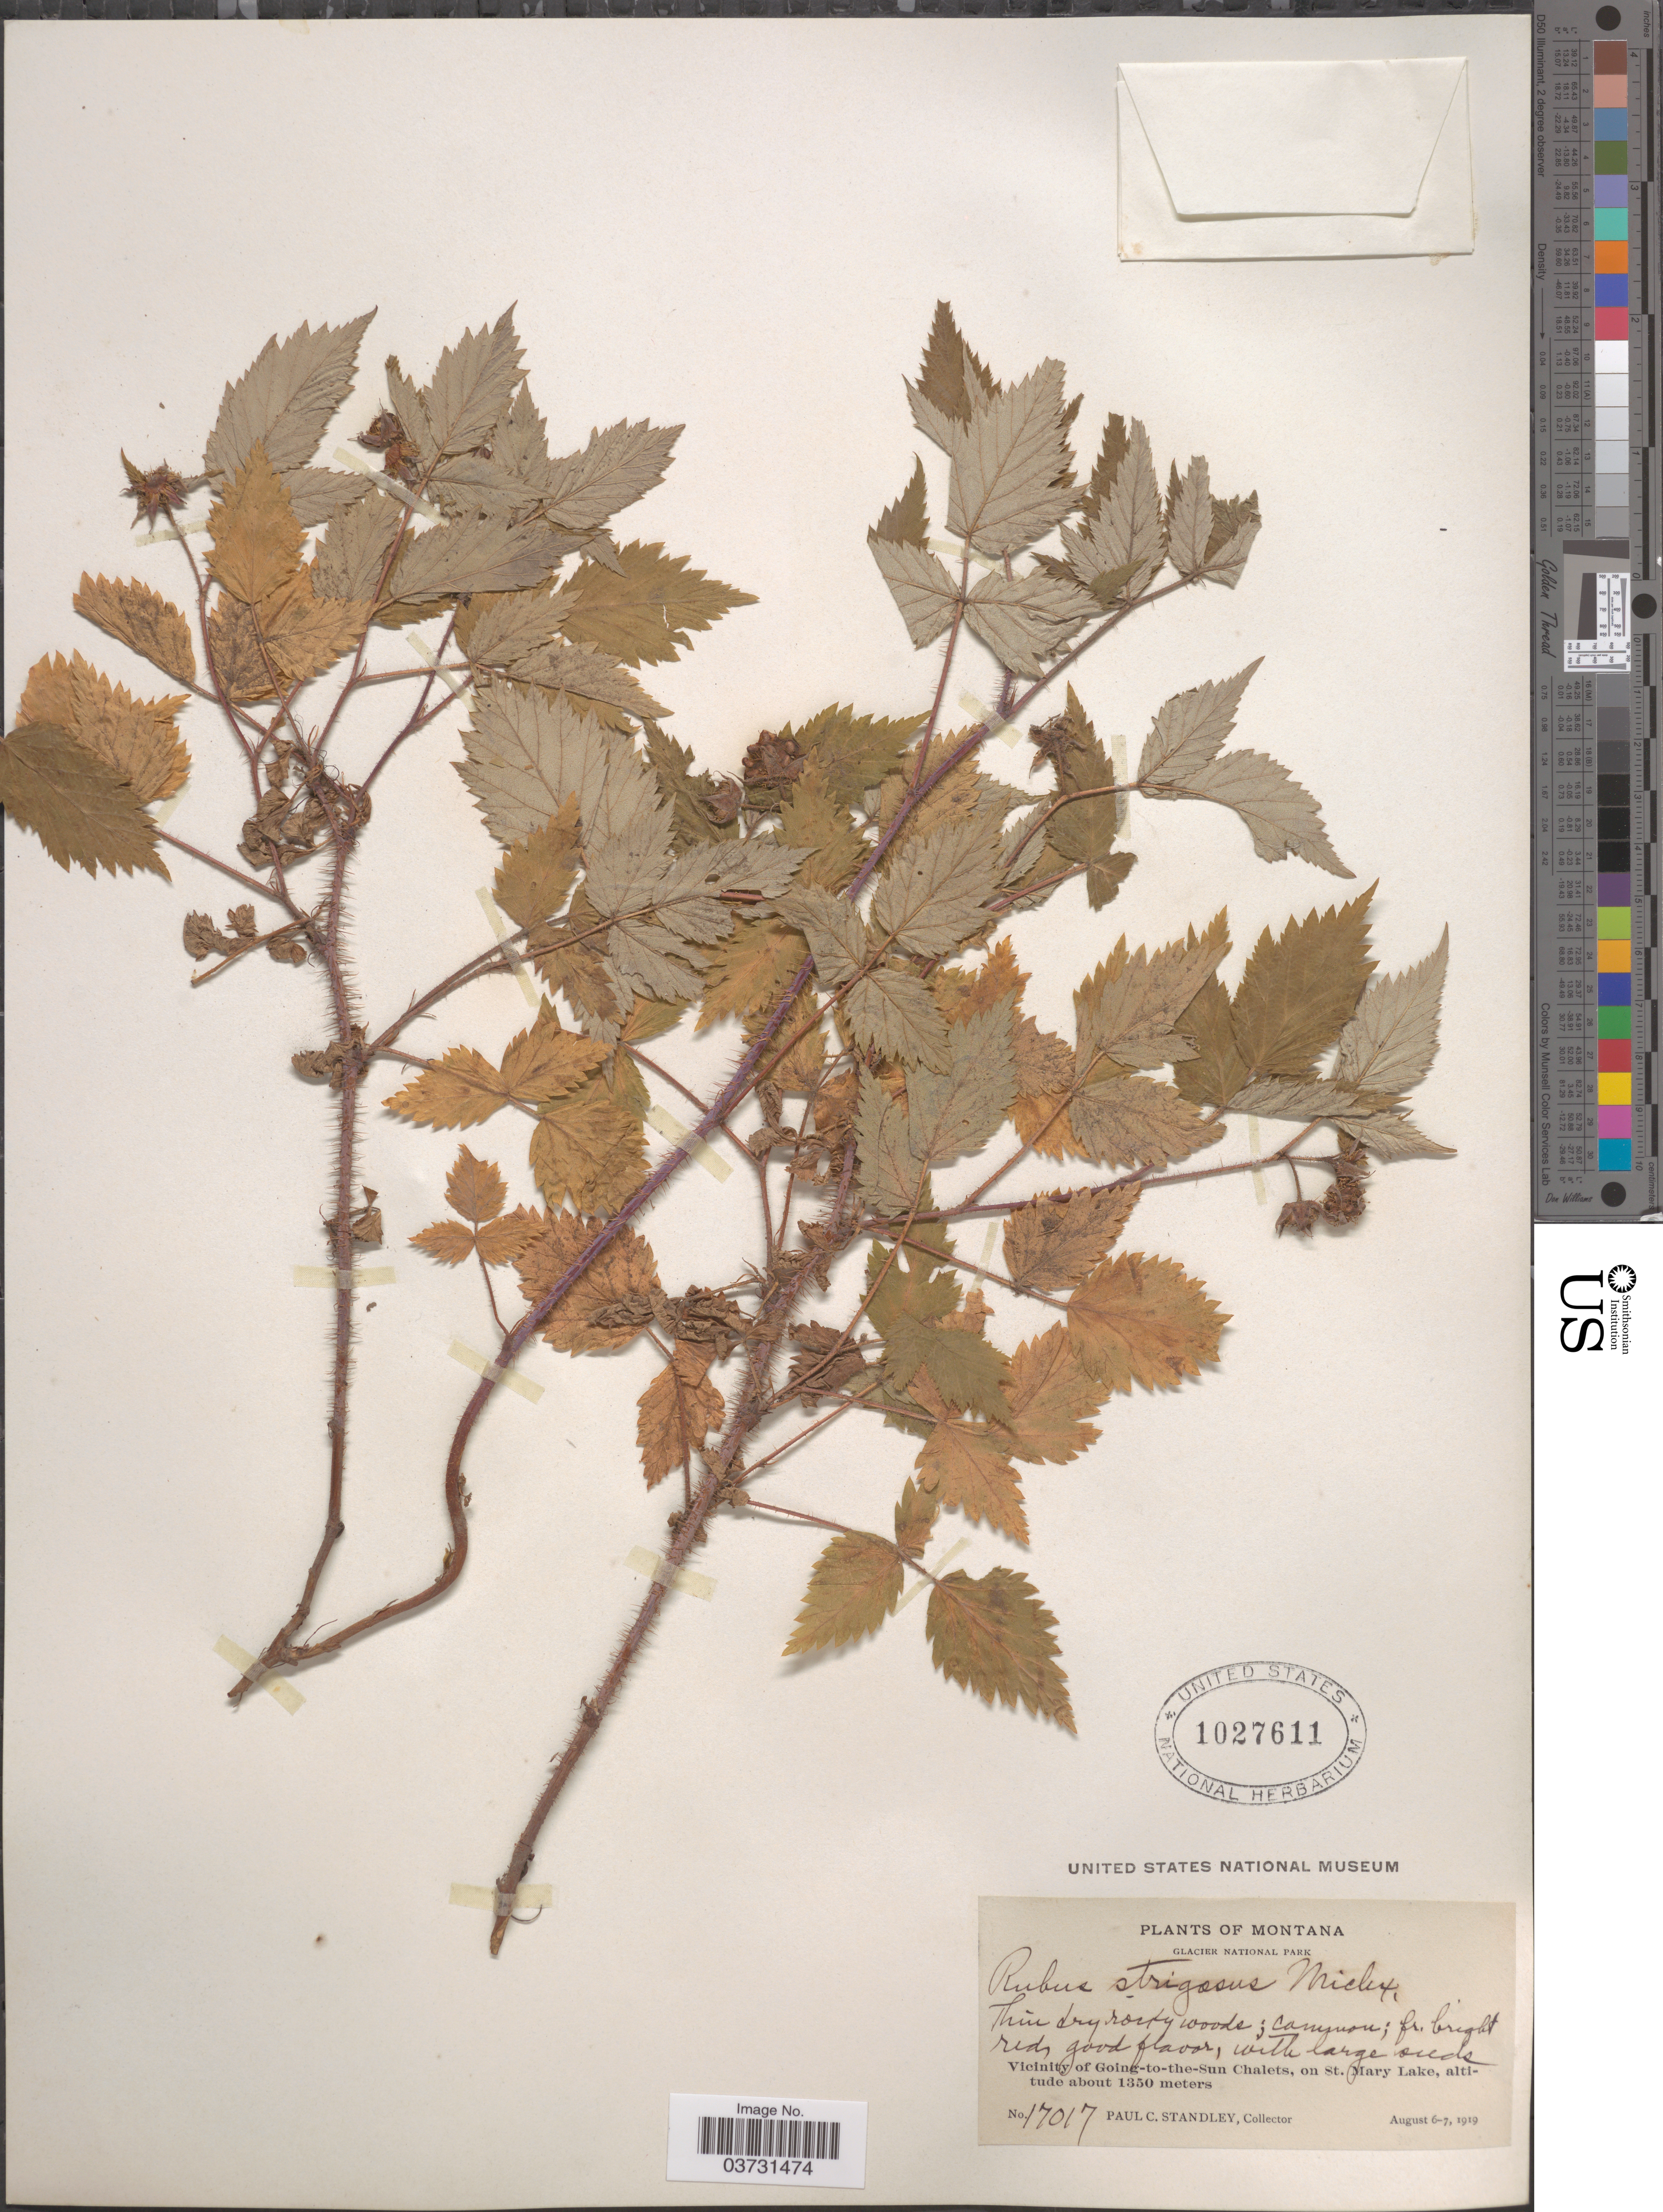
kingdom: Plantae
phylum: Tracheophyta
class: Magnoliopsida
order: Rosales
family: Rosaceae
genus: Rubus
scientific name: Rubus strigosus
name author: Michx.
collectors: P. C. Standley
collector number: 17017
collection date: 1919-08-06/1919-08-07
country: United States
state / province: Montana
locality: Glacier National Park. Vicinity of Going-to-the-sun Chalets, on St. Mary Lake.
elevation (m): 1350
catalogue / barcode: US 1027611